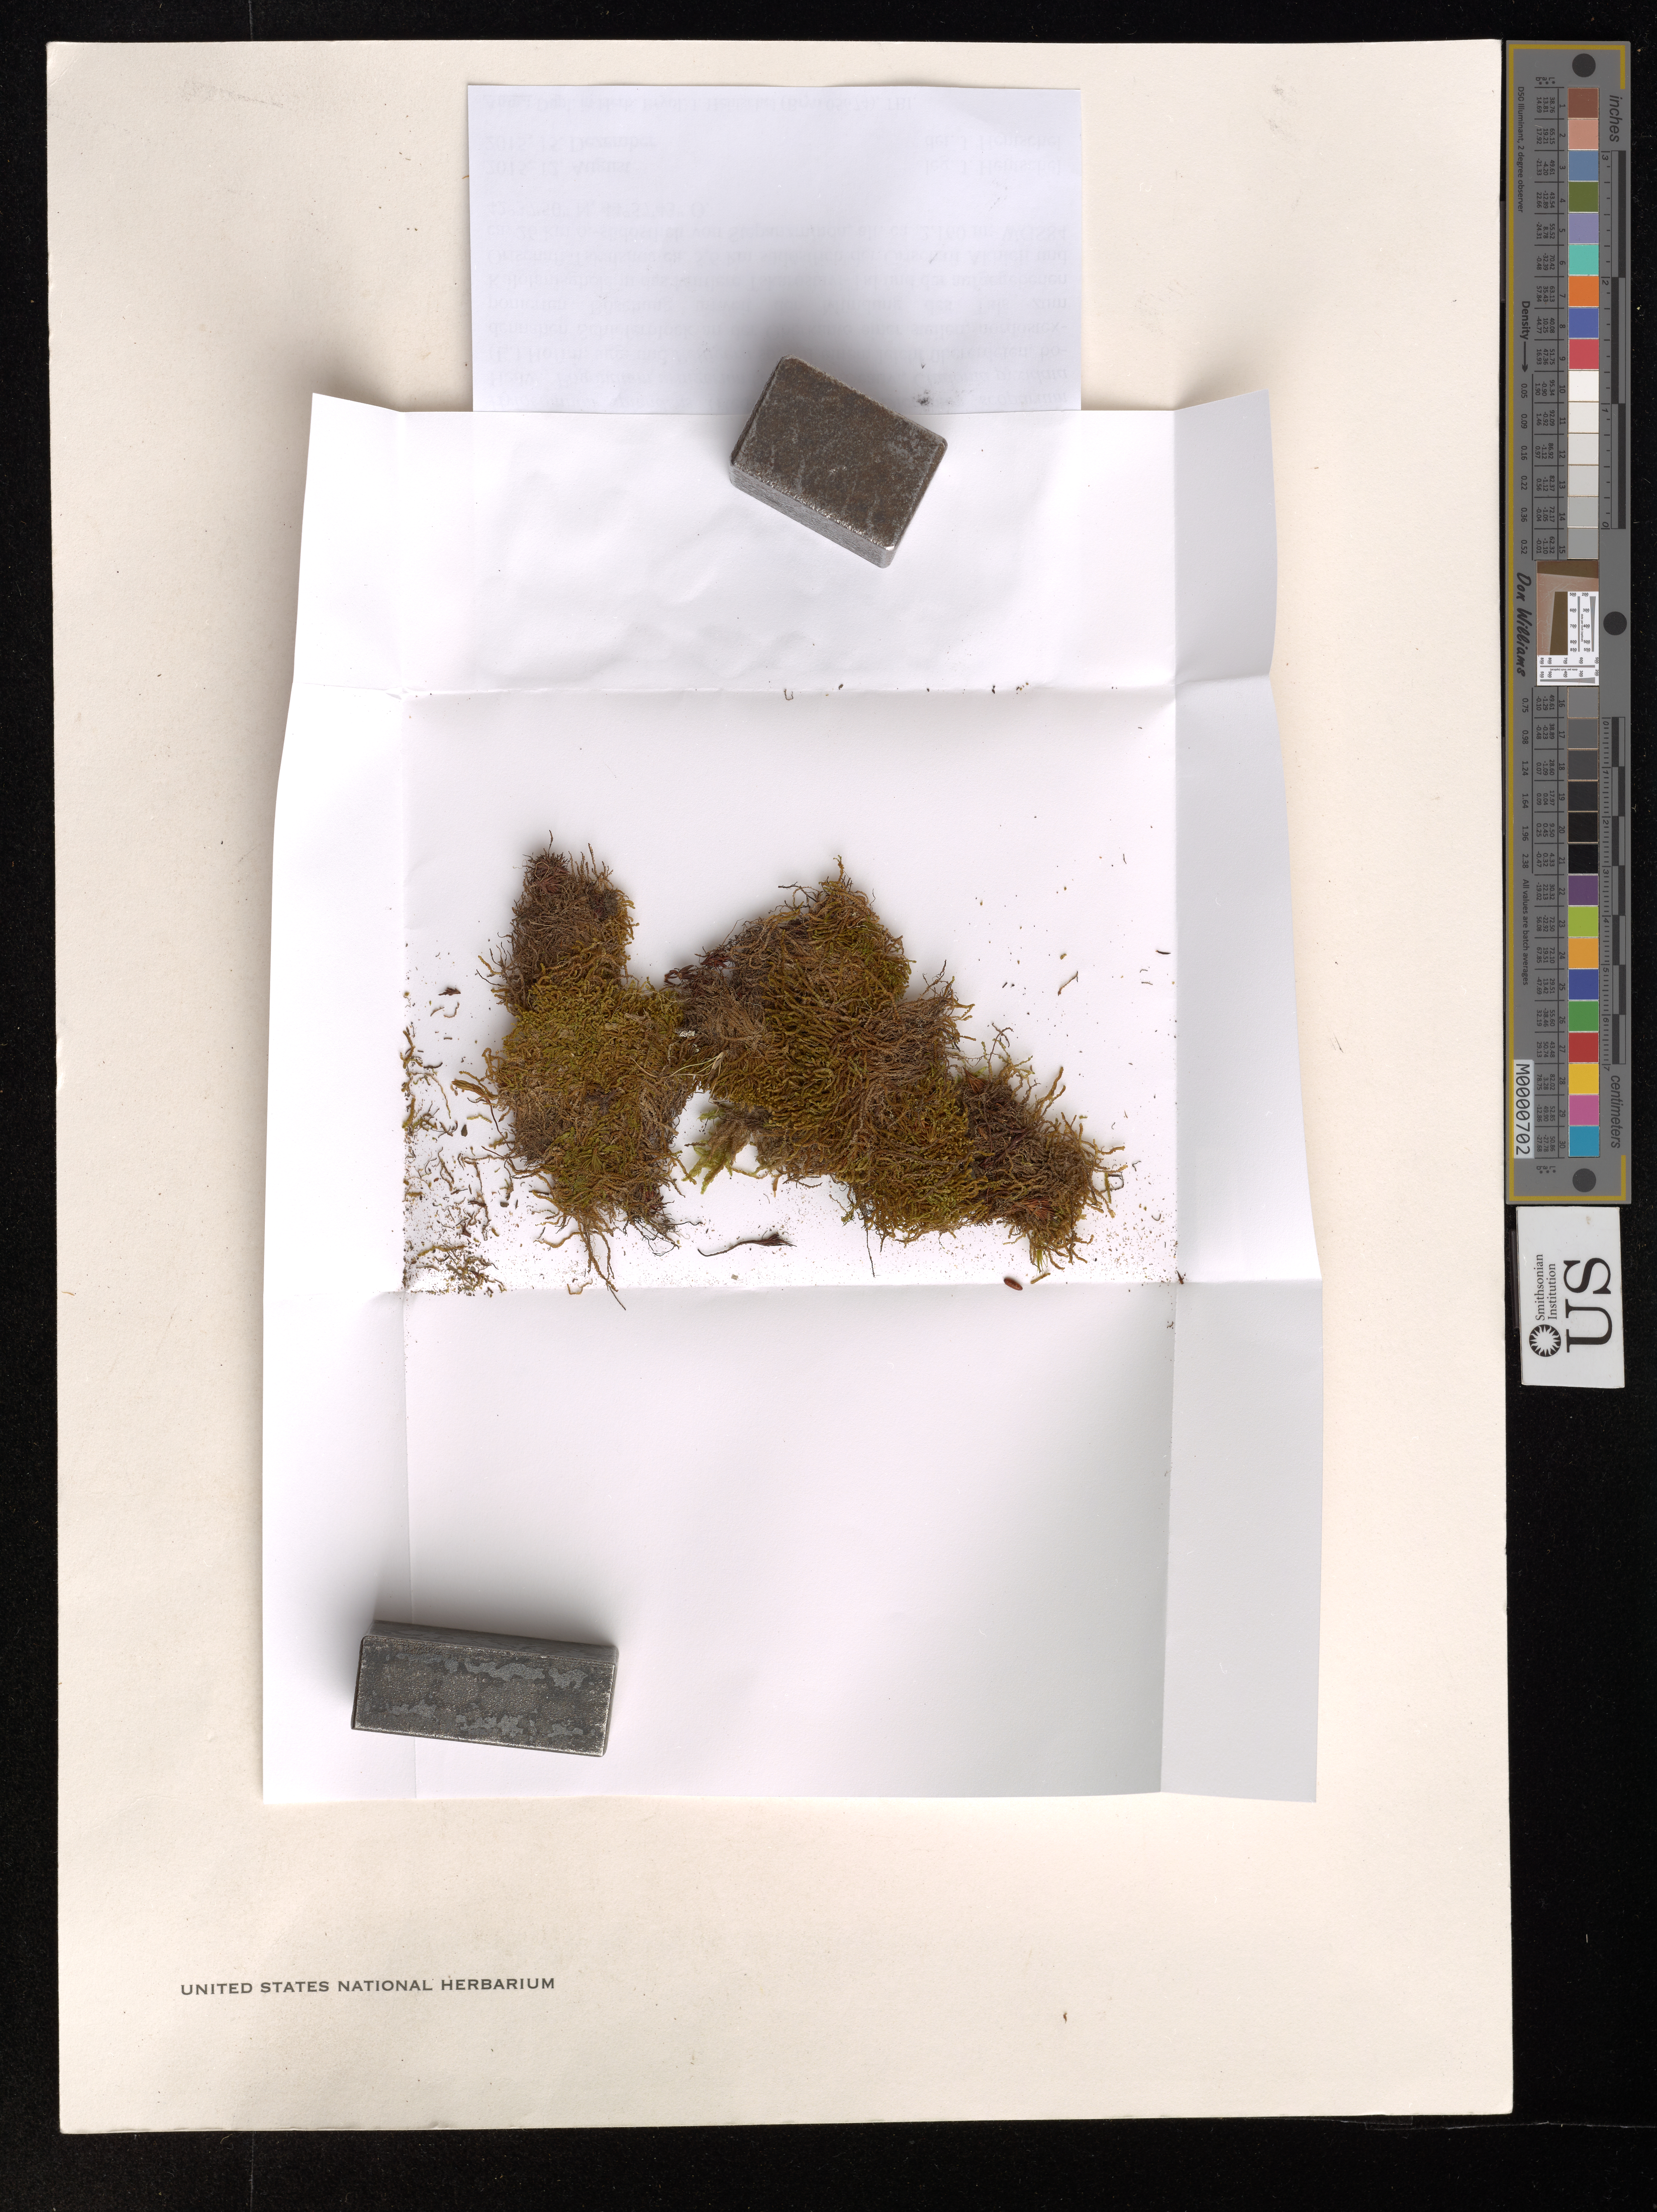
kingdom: Plantae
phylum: Marchantiophyta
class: Jungermanniopsida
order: Jungermanniales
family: Anastrophyllaceae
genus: Barbilophozia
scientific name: Barbilophozia hatcheri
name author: (A. Evans) Loeske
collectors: J. Hentschel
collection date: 2015-08-12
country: Georgia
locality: Expedition mit E. Müller, S. Otto, F. Petzke. Nordostexponierten Böschung unweit der Mündung des Tals zum Kalotanisghele in das Mittlere Tsarostavi-Tal und der aufgegebenen Ortschaft Tskalshua ca. 5.6 km südöstlich der Ortschaft Akhieli und ca. 26 km. o.-südöstlich von Stepanzminda. WGS84.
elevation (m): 2160